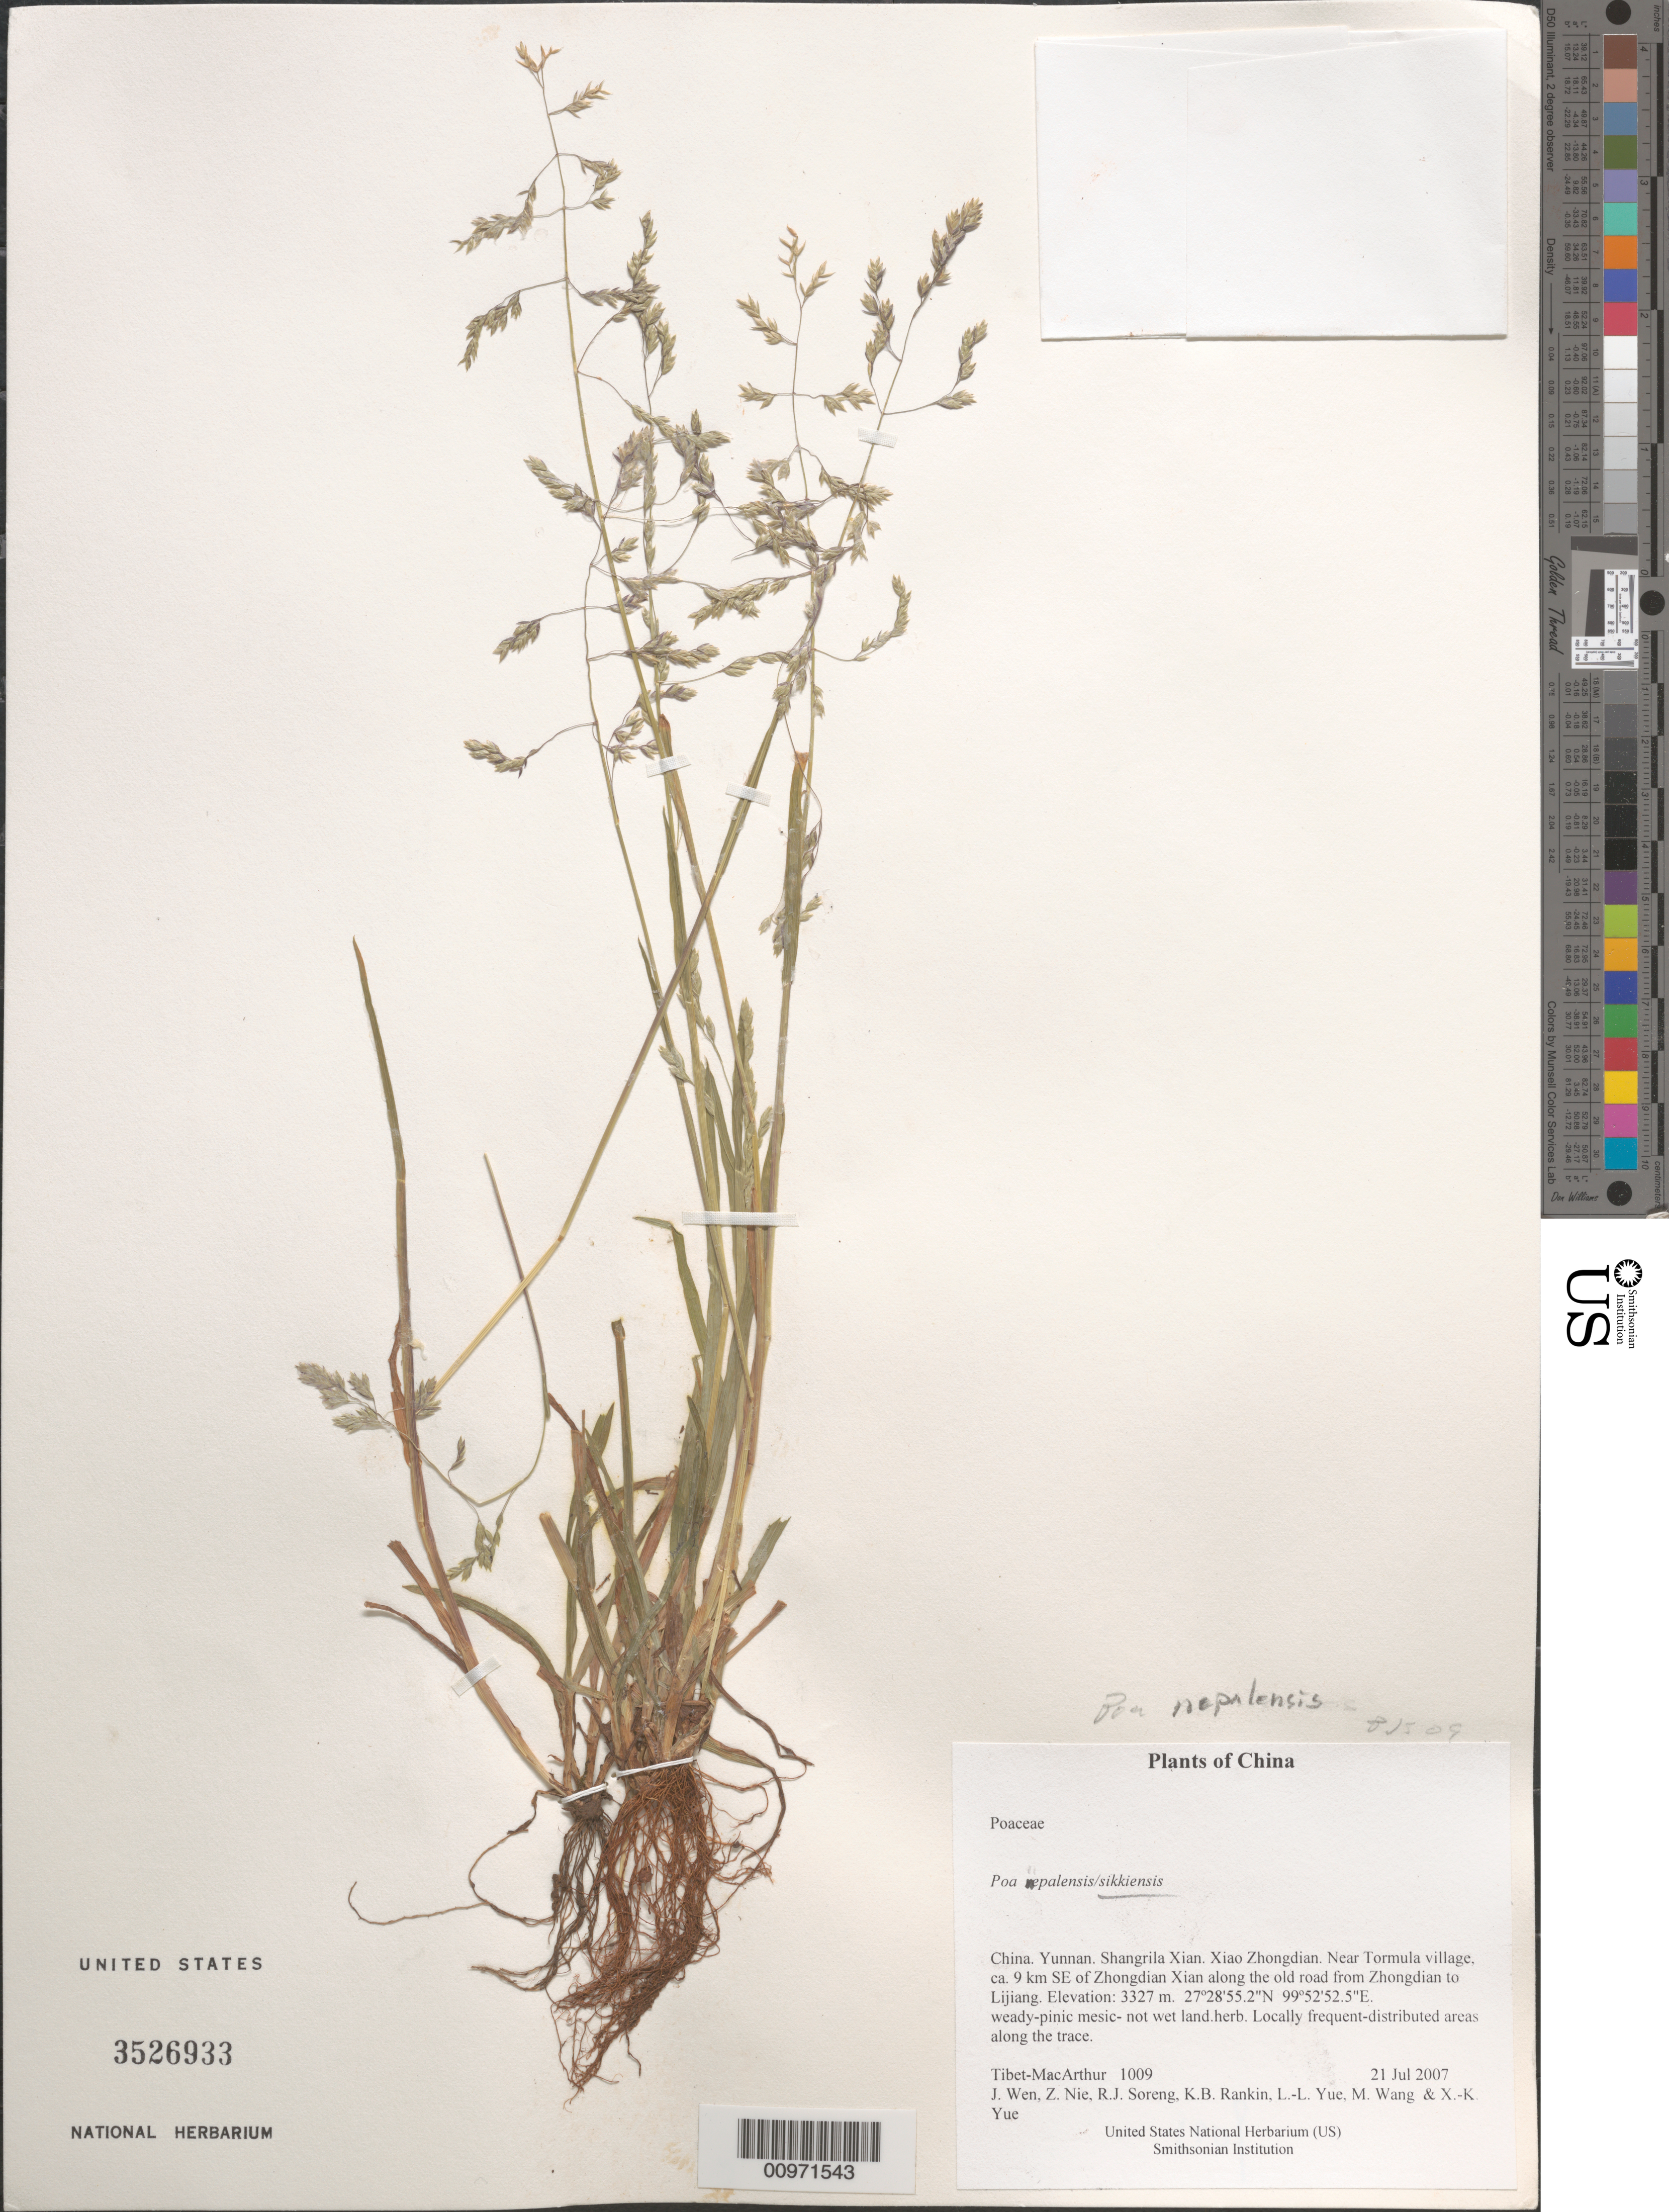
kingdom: Plantae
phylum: Tracheophyta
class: Liliopsida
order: Poales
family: Poaceae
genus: Poa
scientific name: Poa nepalensis var. nepalensis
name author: (G.C. Wall. ex Griseb.) Duthie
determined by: Soreng, Robert J., Research Associate (BOT), Smithsonian Institution - National Museum of Natural History (UNITED STATES)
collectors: Tibet-MacArthur, J. Wen, Z. Nie, R. J. Soreng, K. Rankin, L. Yue, M. Wang & X. Yue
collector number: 1009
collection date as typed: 21 Jul 2007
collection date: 2007-07-21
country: China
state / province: Yunnan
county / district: Shangrila Xian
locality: Xiao Zhongdian. Near Tormula village, ca. 9 km SE of Zhongdian Xian along the old road from Zhongdian to Lijiang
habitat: weady-pinic mesic- not wet land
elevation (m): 3327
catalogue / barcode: US 3526933